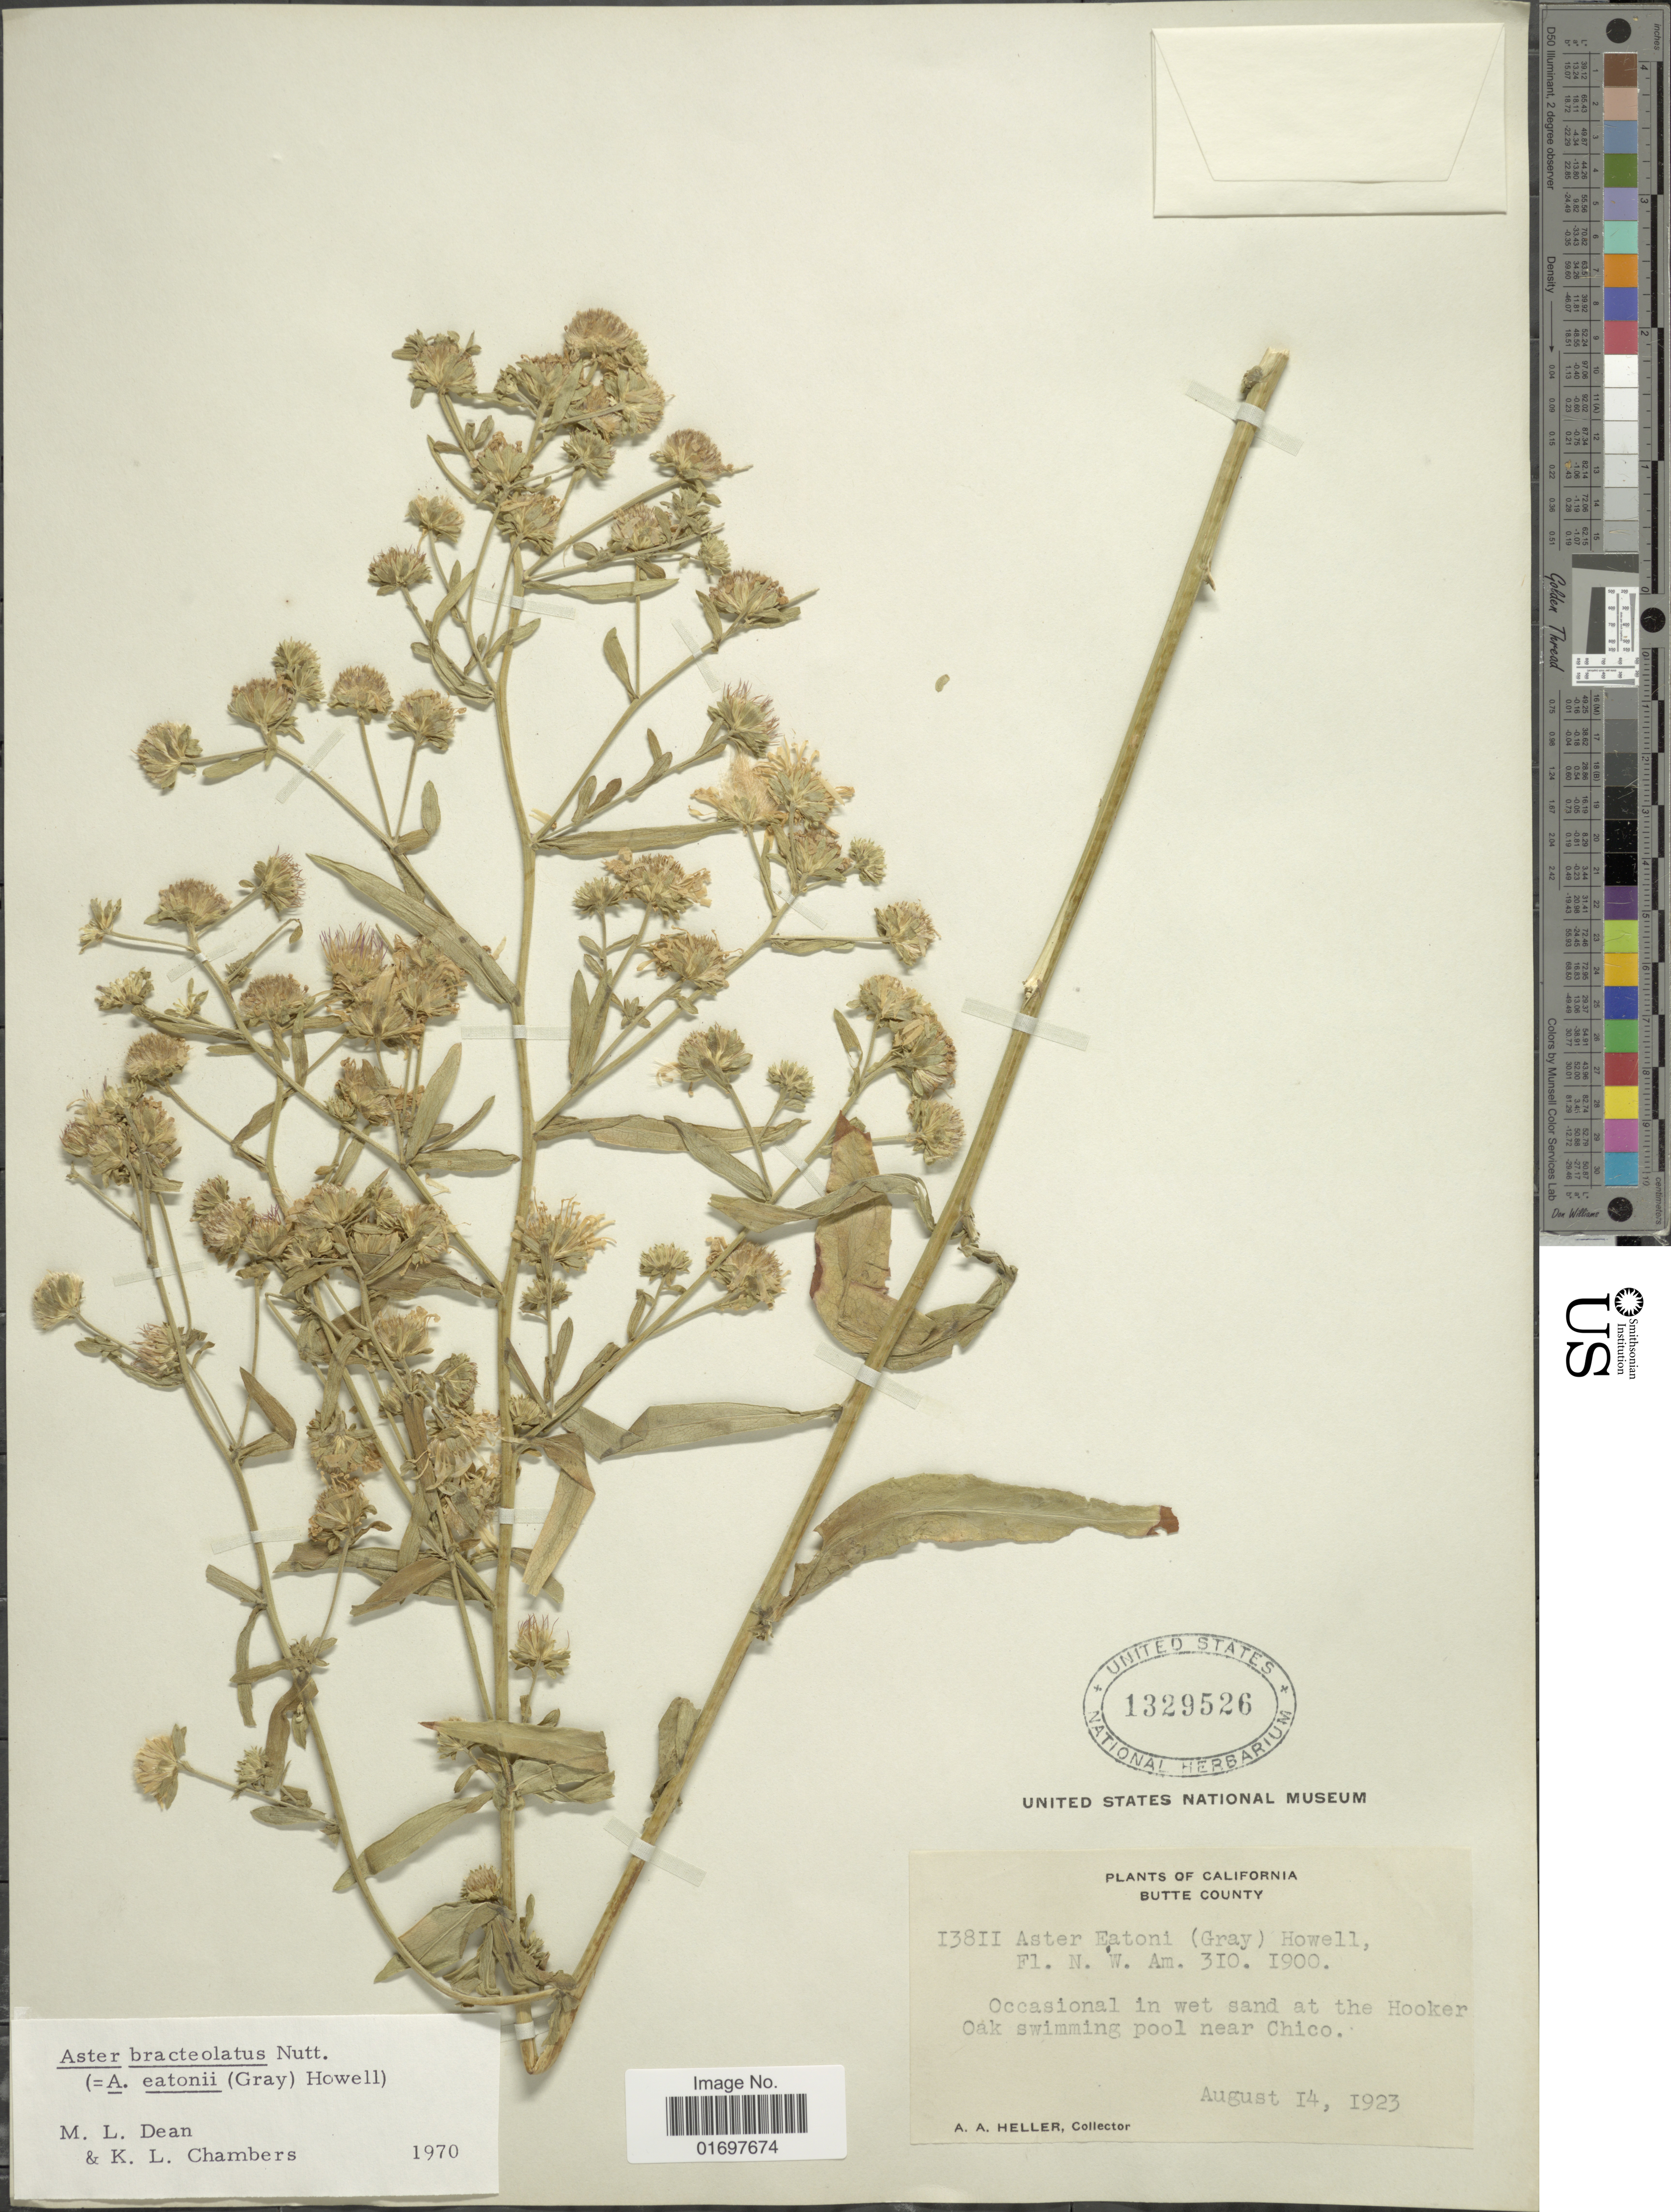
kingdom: Plantae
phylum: Tracheophyta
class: Magnoliopsida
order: Asterales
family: Asteraceae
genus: Symphyotrichum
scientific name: Symphyotrichum bracteolatum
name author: (Nutt.) G.L. Nesom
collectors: A. A. Heller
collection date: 1923-08-14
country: United States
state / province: California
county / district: Butte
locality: Butte County, At the Hooker Oak swimming pool near Chico.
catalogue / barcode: US 1329526